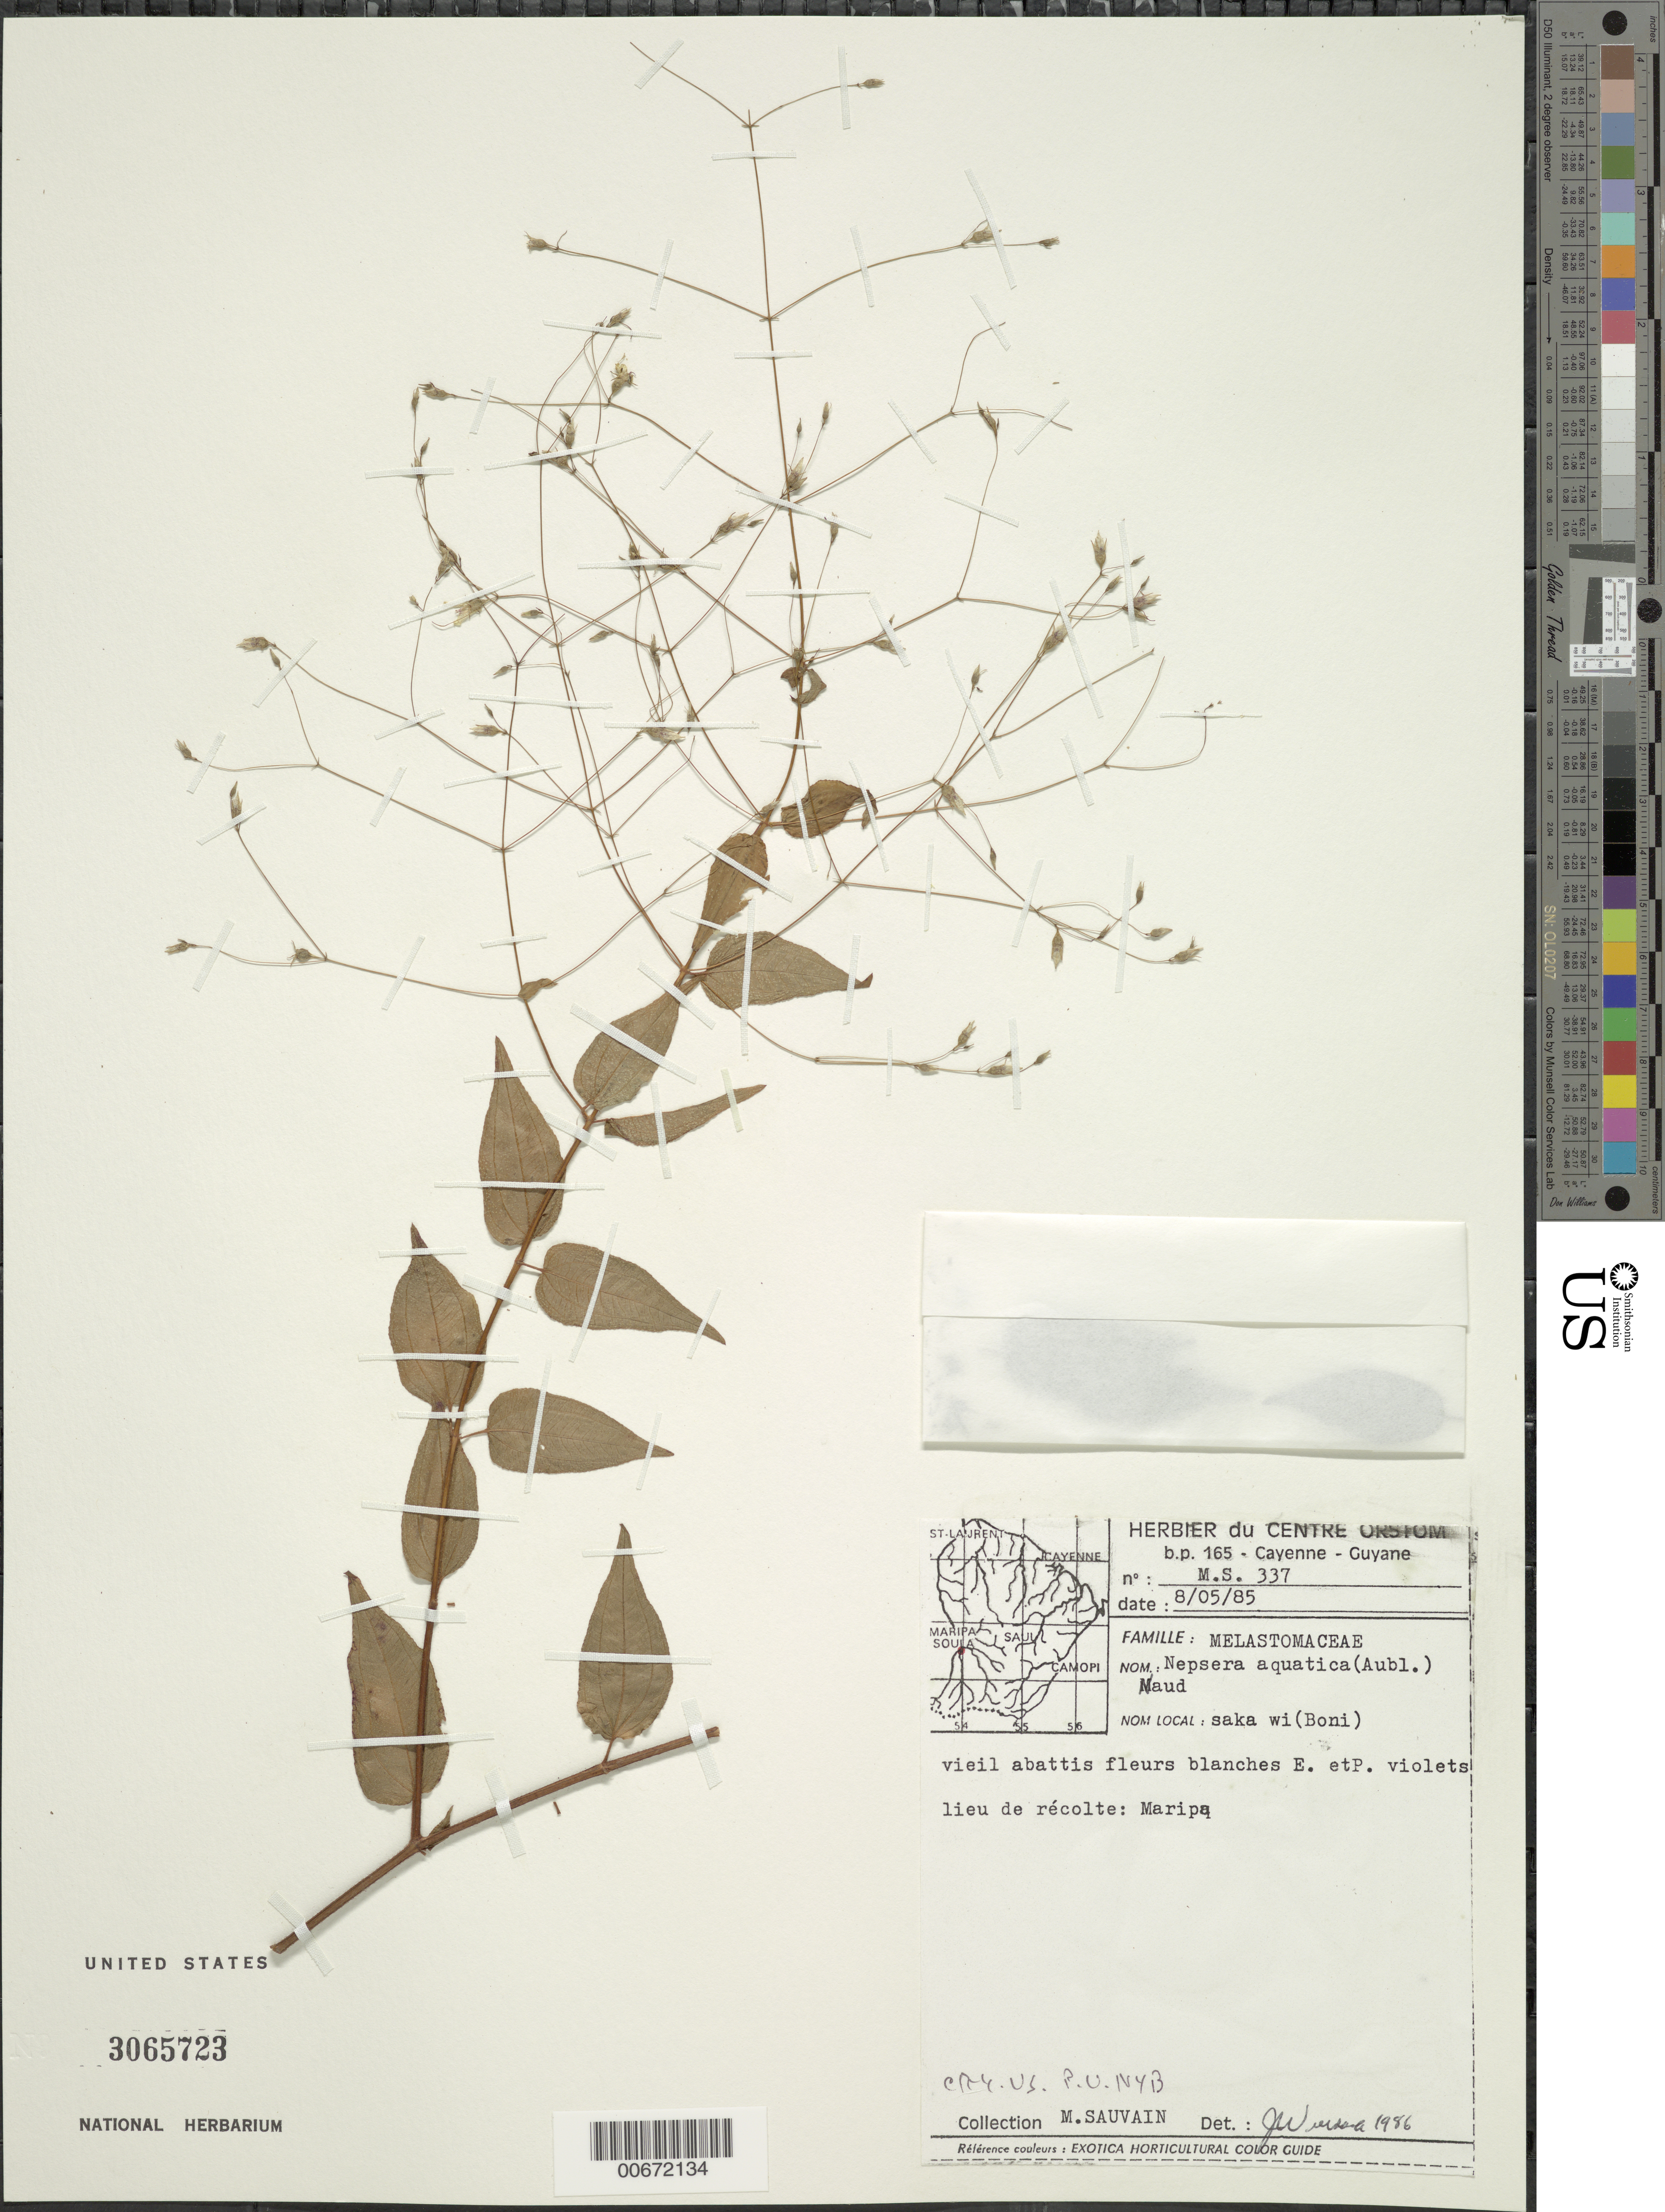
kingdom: Plantae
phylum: Tracheophyta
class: Magnoliopsida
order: Myrtales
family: Melastomataceae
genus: Nepsera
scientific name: Nepsera aquatica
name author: (Aubl.) Naudin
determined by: Wurdack, John J., (US), US (UNITED STATES)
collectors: M. Sauvain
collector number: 337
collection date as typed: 8-May-85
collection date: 1985-05-08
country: French Guiana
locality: Maripa Soula, Bas-Oyapock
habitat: In old clearing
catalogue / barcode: US 3065723